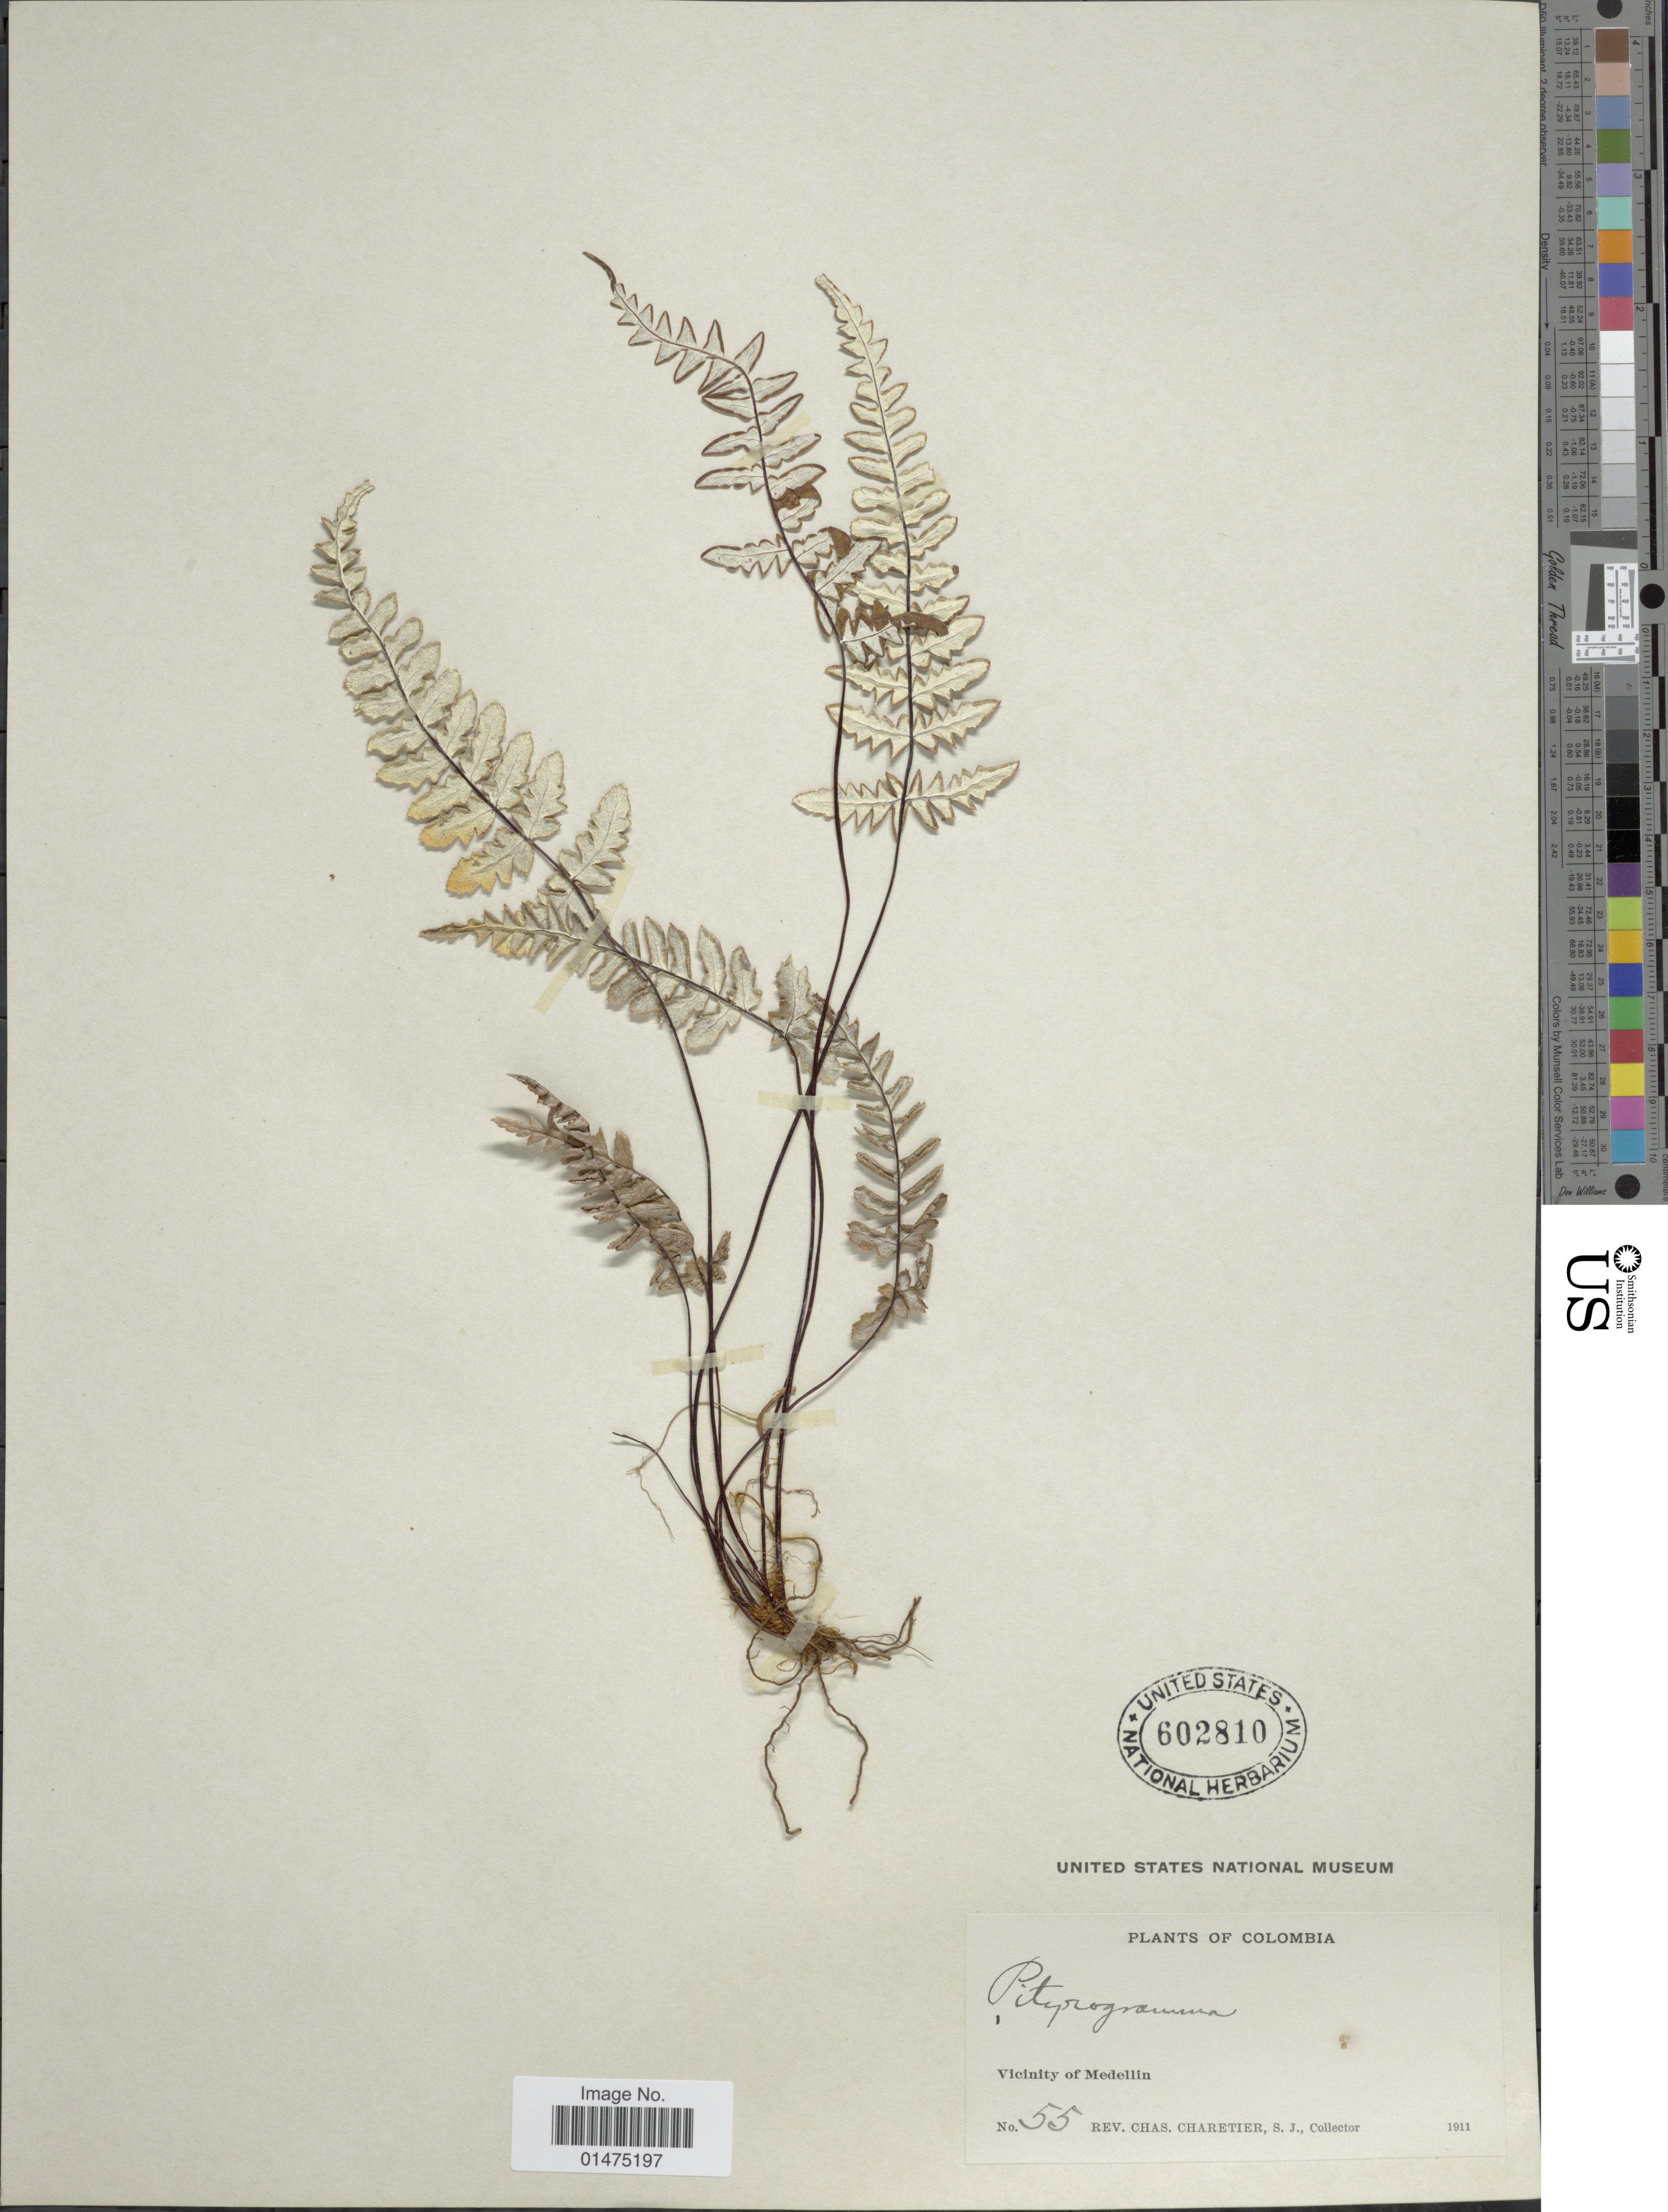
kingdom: Plantae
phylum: Tracheophyta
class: Polypodiopsida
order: Polypodiales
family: Pteridaceae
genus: Pityrogramma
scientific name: Pityrogramma tartarea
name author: (Cav.) Maxon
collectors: C. Charetier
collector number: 55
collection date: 1911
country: Colombia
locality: Vicinity of Medellin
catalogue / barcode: US 602810